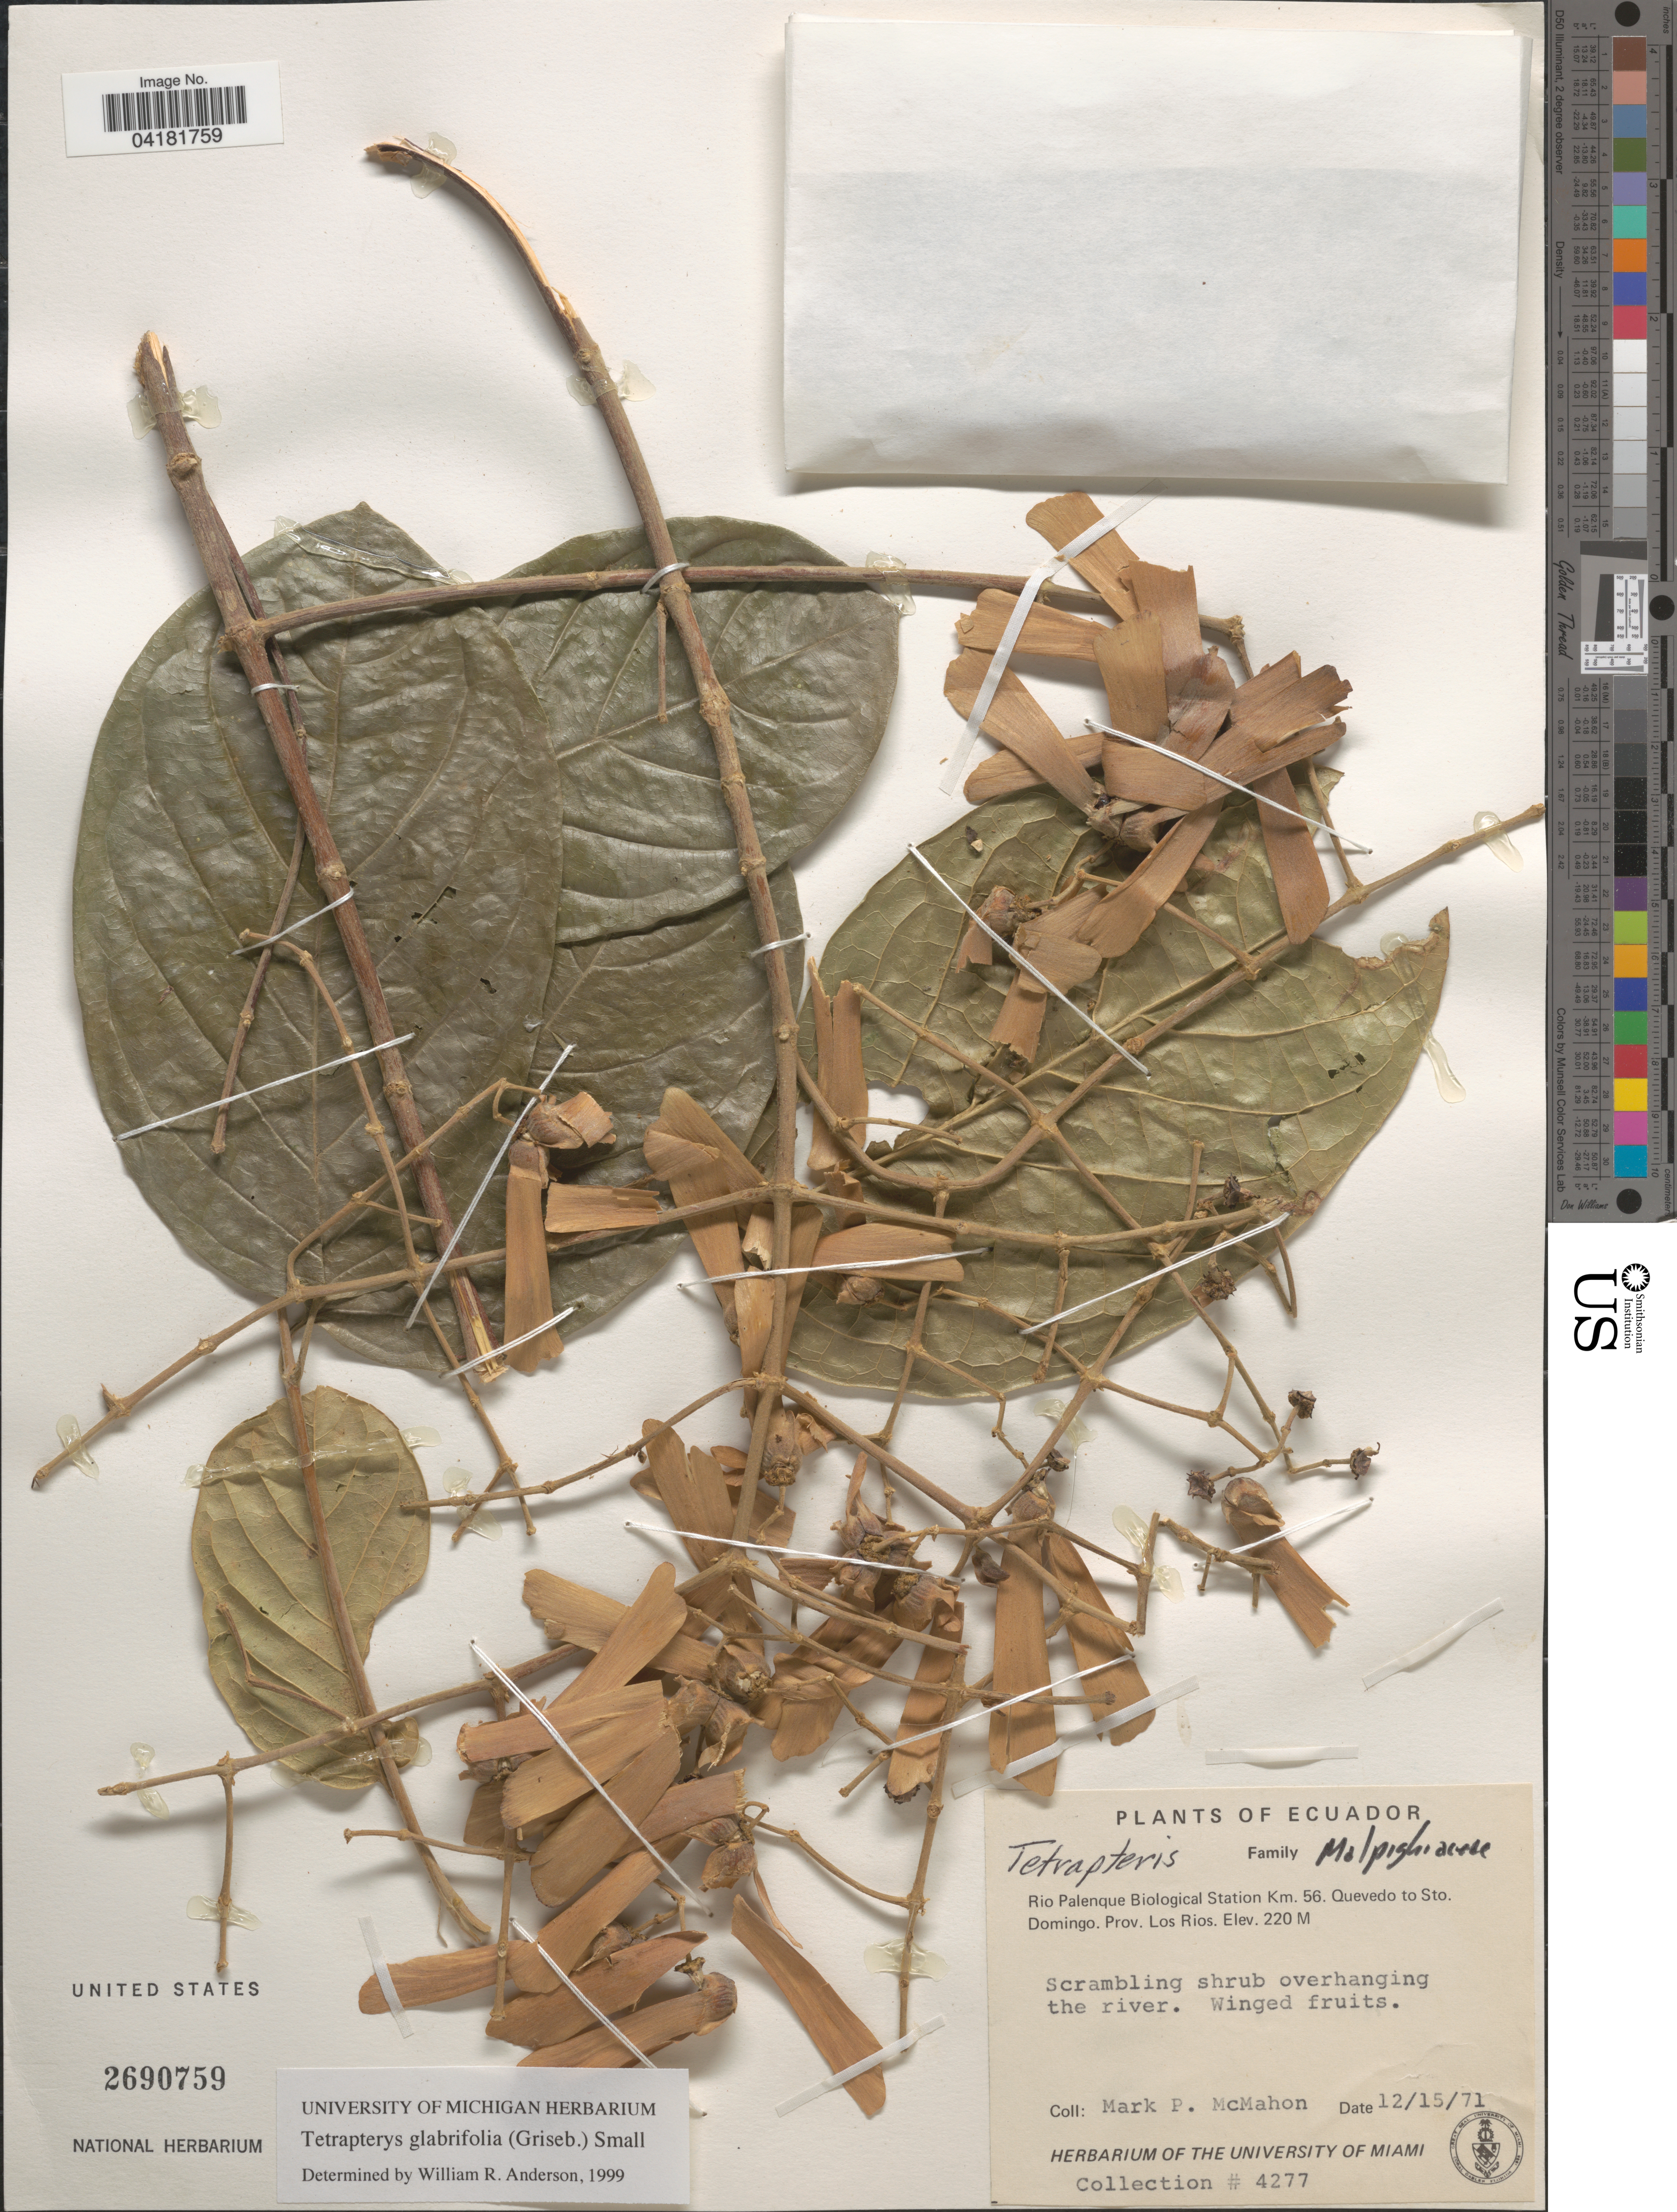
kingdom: Plantae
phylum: Tracheophyta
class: Magnoliopsida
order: Malpighiales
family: Malpighiaceae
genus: Tetrapterys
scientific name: Tetrapterys glabrifolia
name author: (Griseb.) Small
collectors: M. McMahon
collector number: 4277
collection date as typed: Transcribed d/m/y: 15/12/71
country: Ecuador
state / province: Los Ríos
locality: Rio Palenque Biological Station Km. 56. Quevedo to Sto. Domingo.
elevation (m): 220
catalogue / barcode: US 2690759